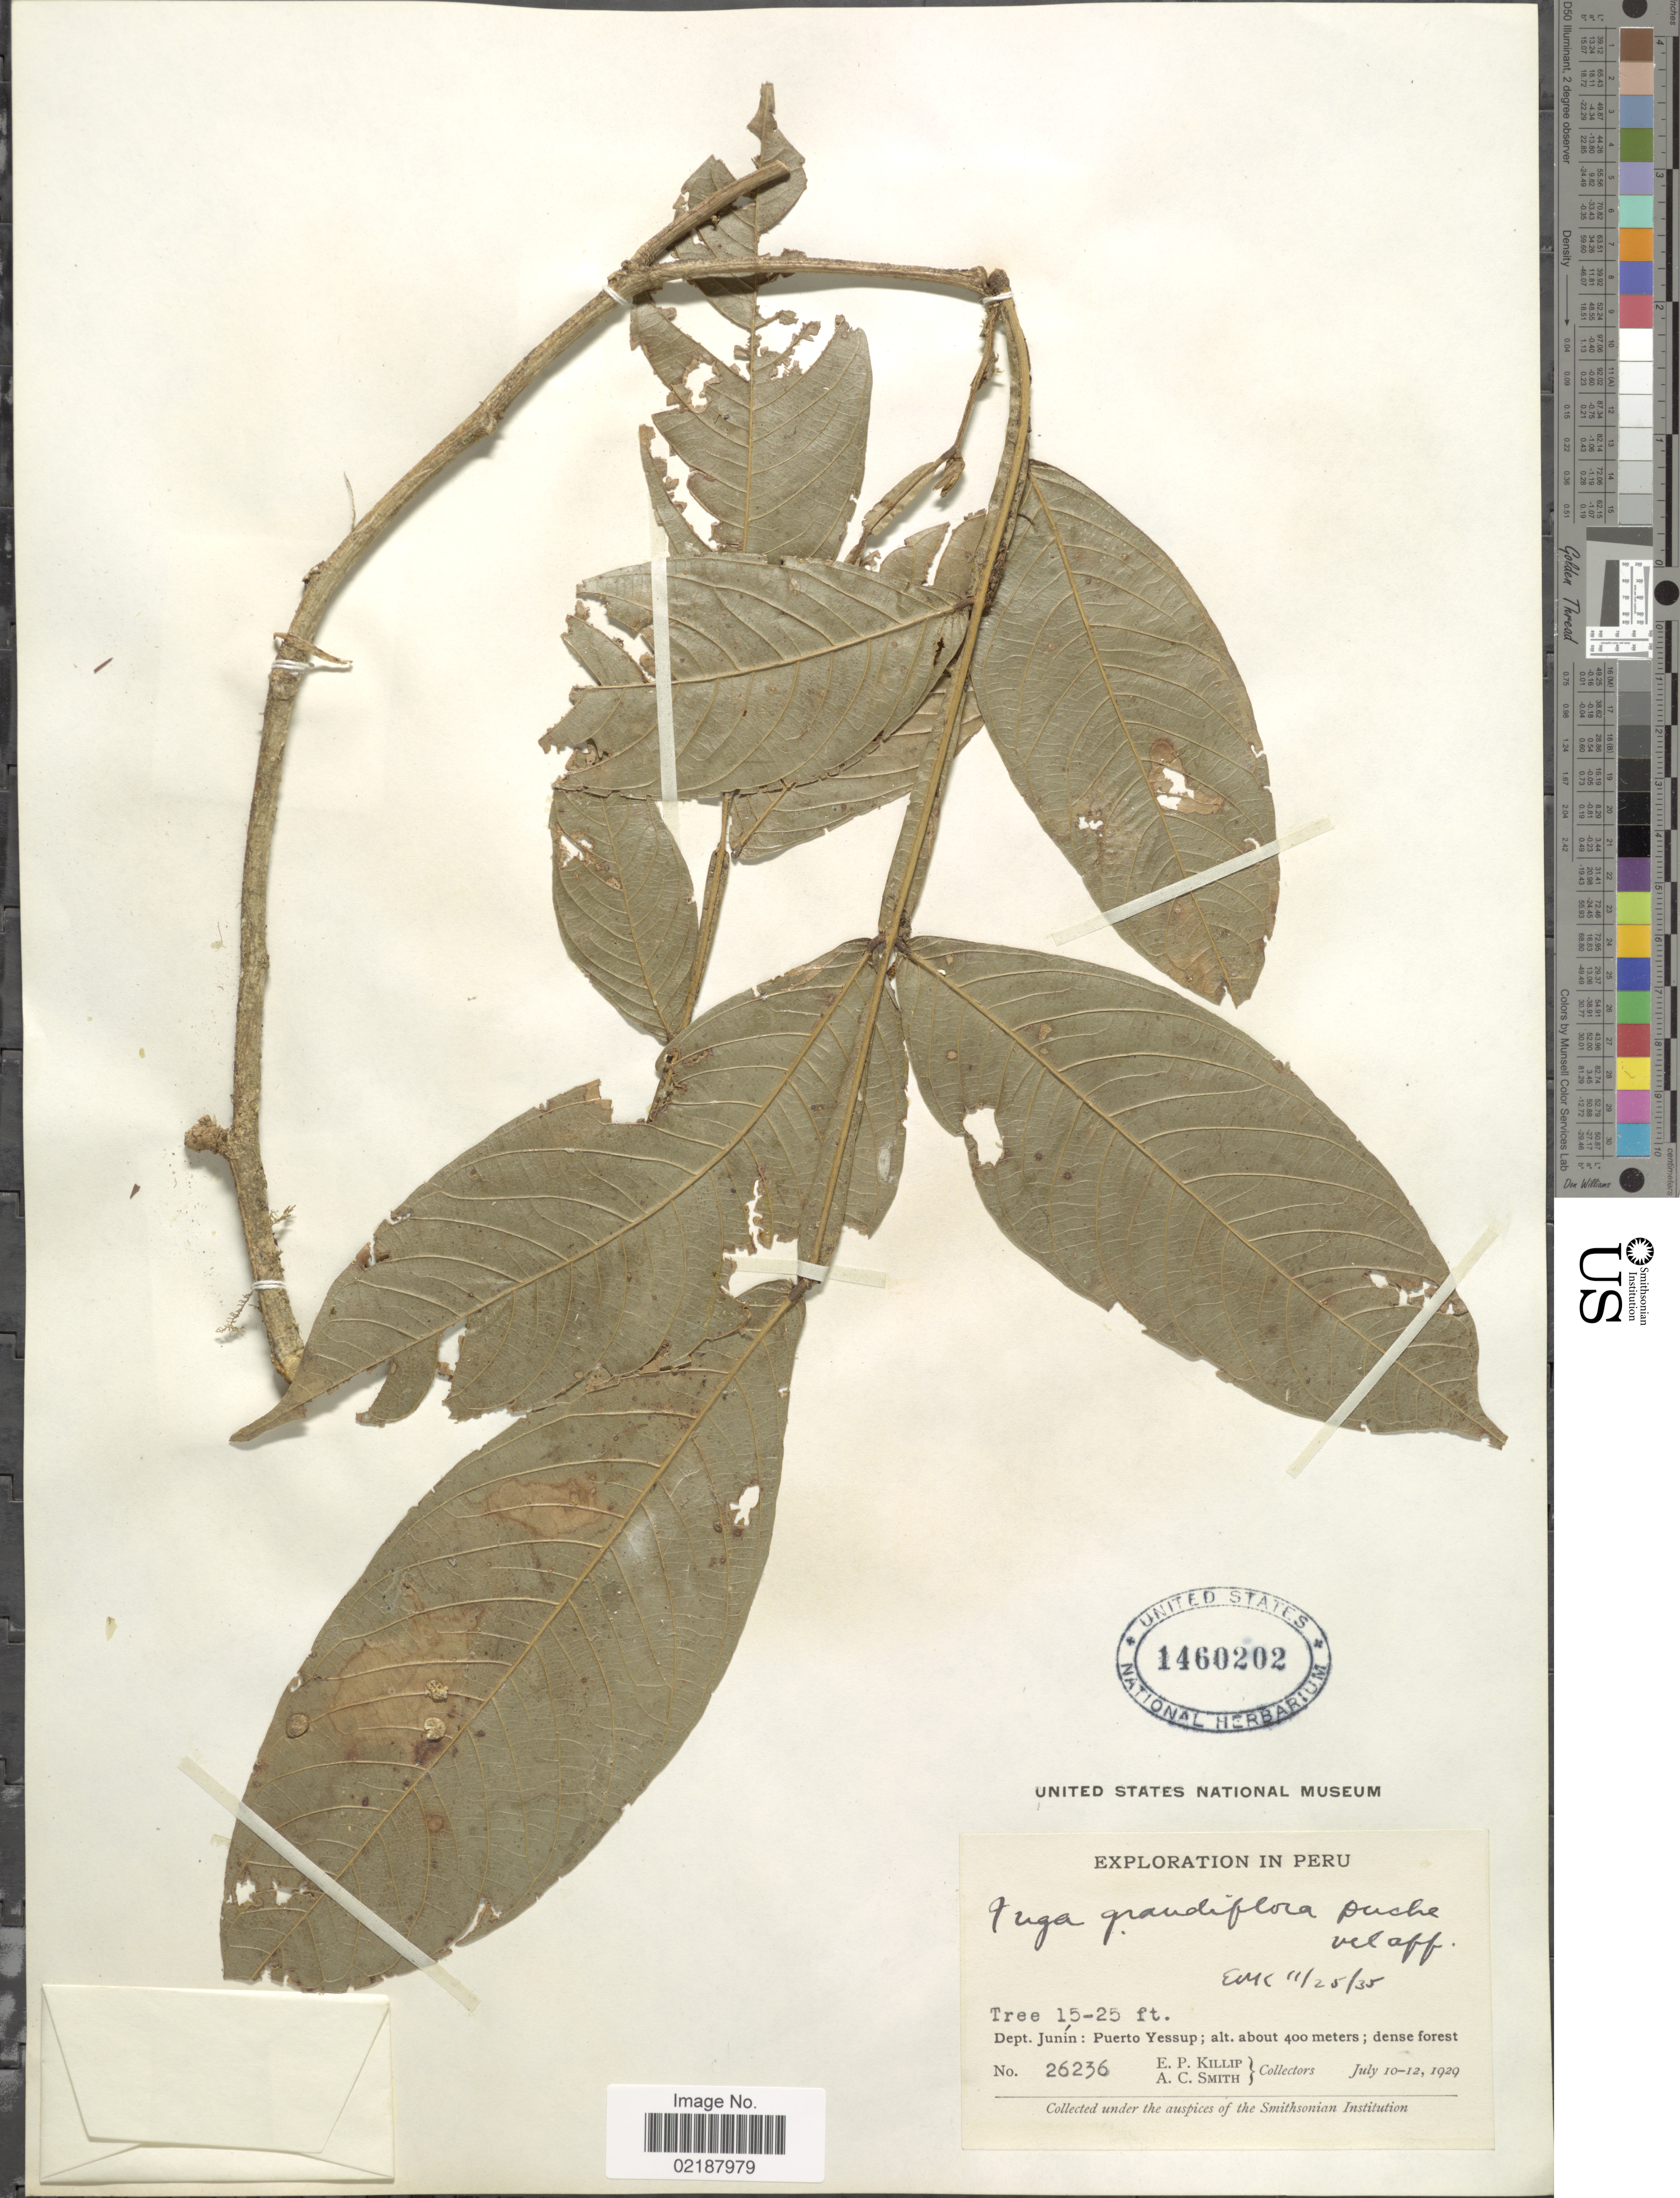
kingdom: Plantae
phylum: Tracheophyta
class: Magnoliopsida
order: Fabales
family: Fabaceae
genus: Inga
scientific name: Inga grandiflora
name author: Ducke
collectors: E. P. Killip & A. C. Smith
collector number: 26236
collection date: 1929-07-10/1929-07-12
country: Peru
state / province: Junín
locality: Dept. Junin: Puerto Yessup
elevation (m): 400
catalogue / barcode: US 1460202